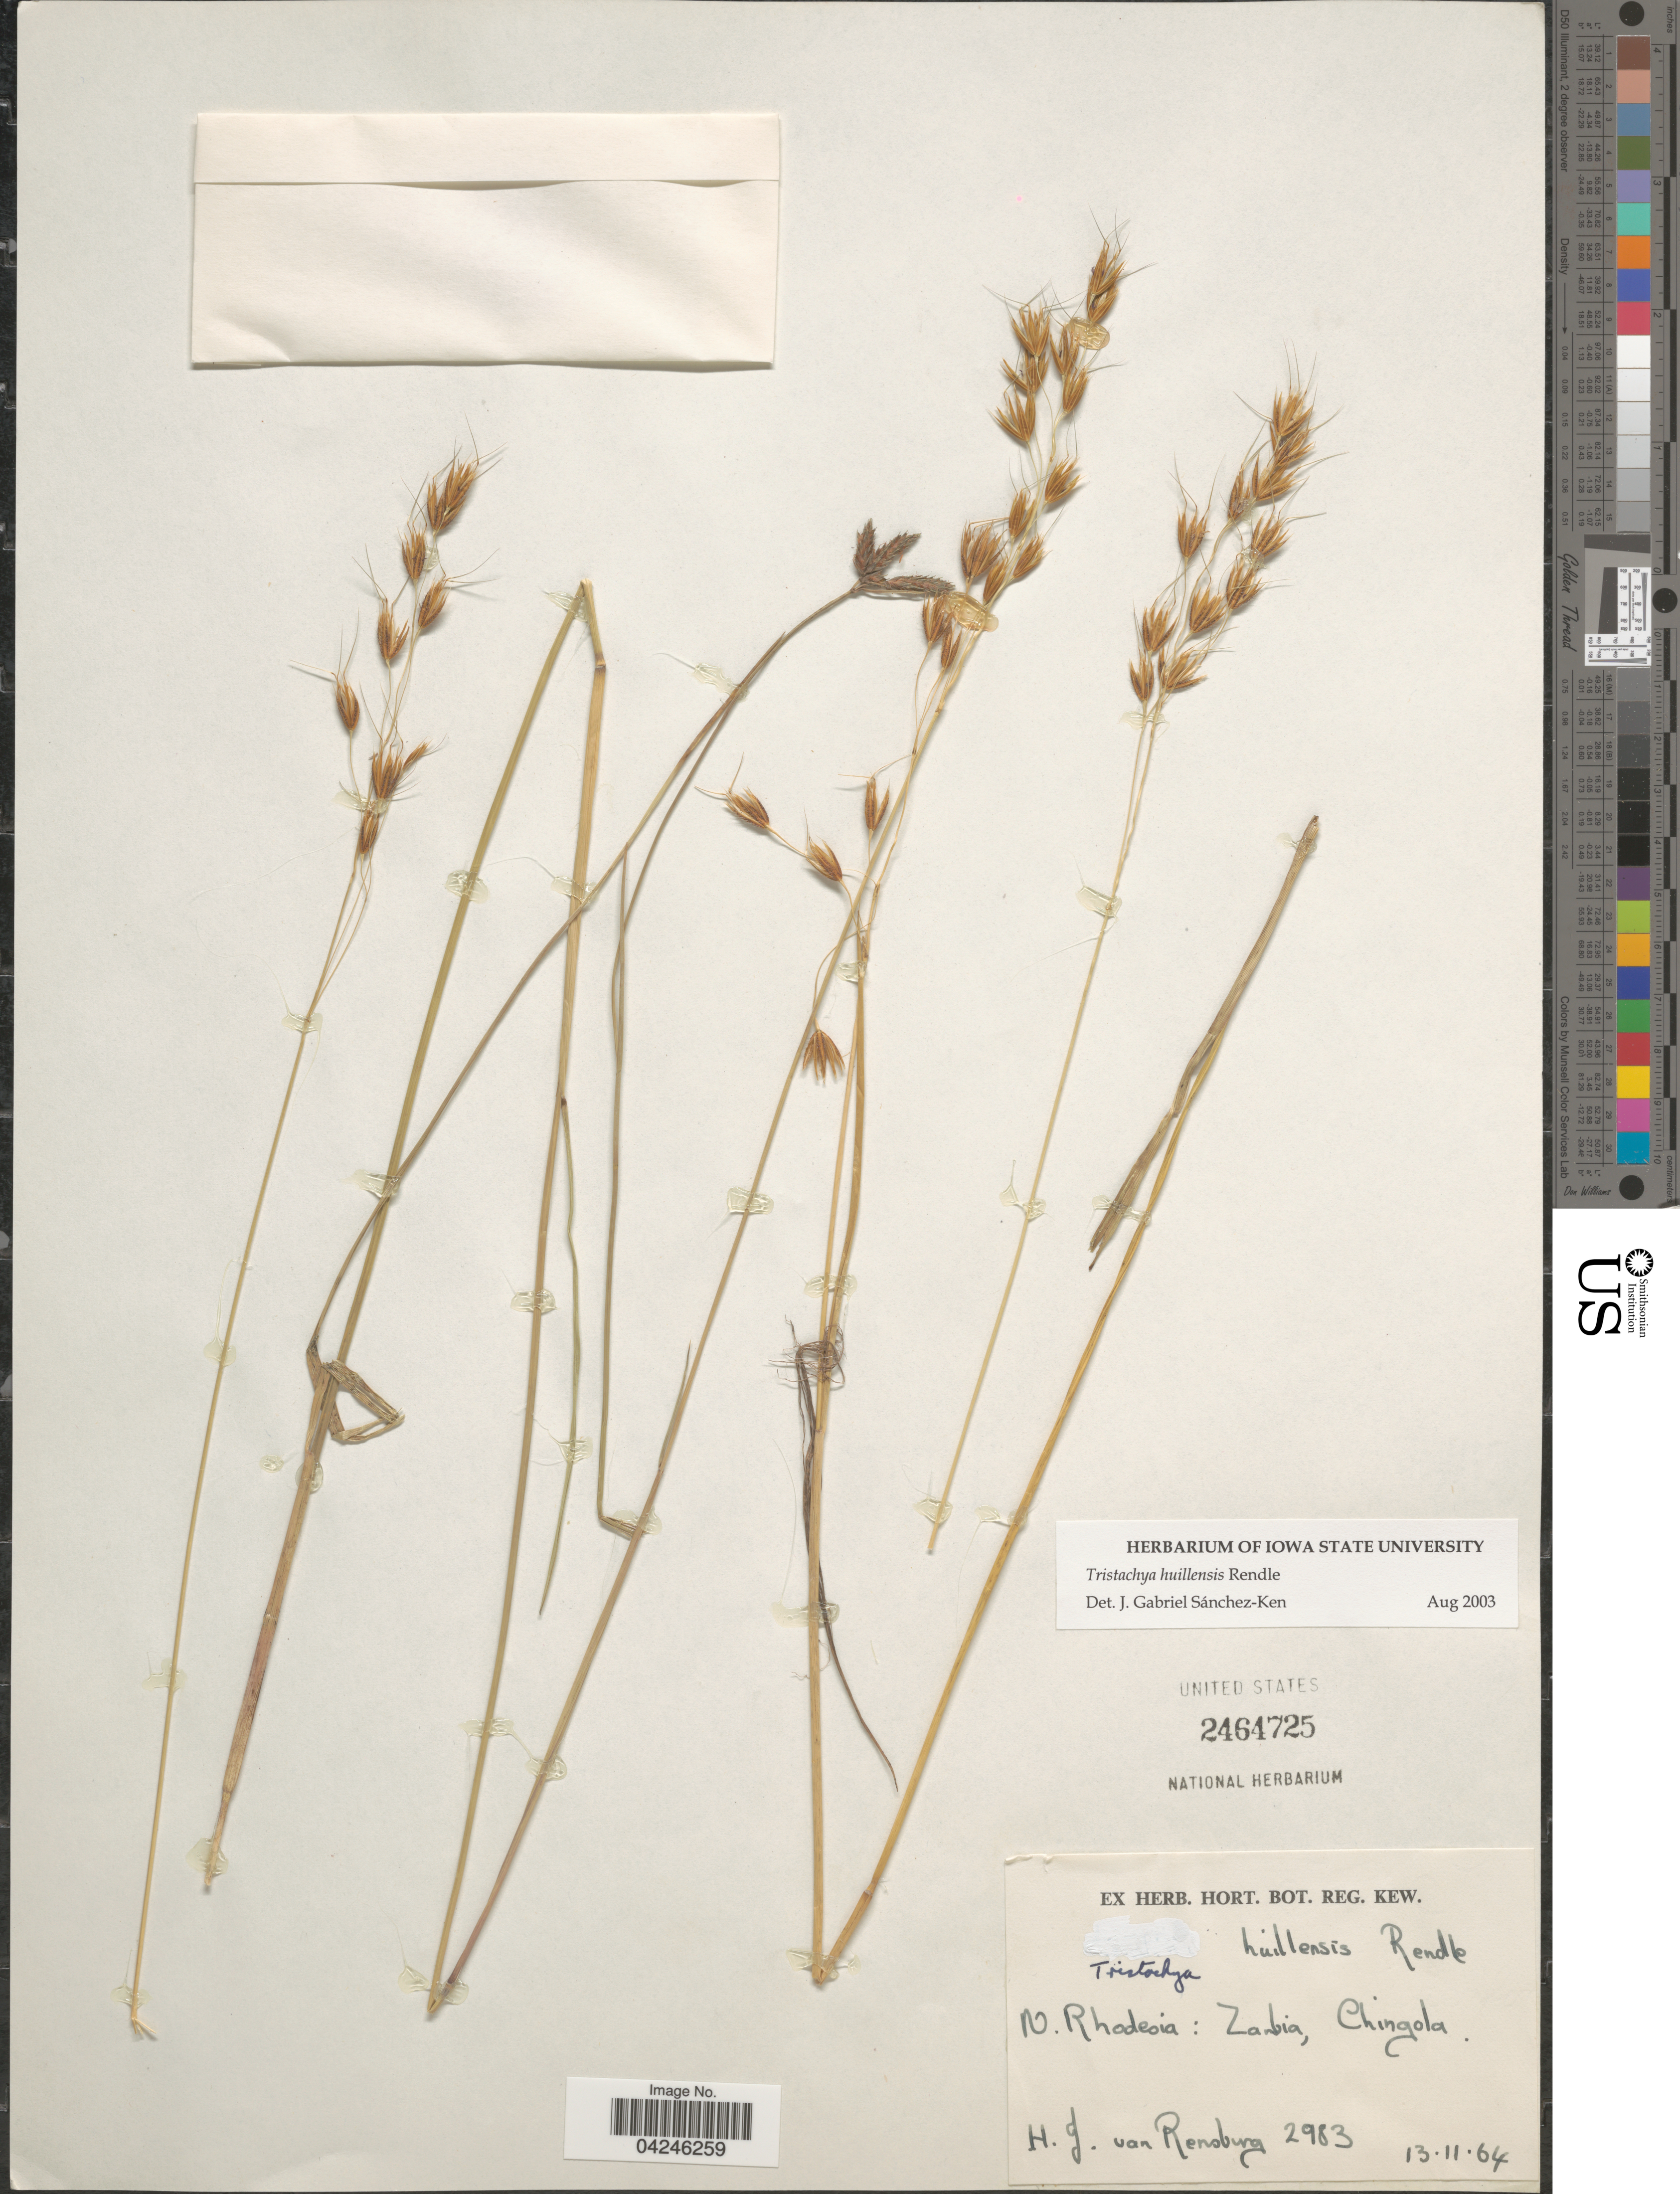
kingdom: Plantae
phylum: Tracheophyta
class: Liliopsida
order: Poales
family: Poaceae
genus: Tristachya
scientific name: Tristachya huillensis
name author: Rendle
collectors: H. van Rensburg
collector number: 2983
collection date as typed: Transcribed d/m/y: 13/11/64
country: Zambia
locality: N. Rhodesia: Zambia, Chingola.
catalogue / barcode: US 2464725